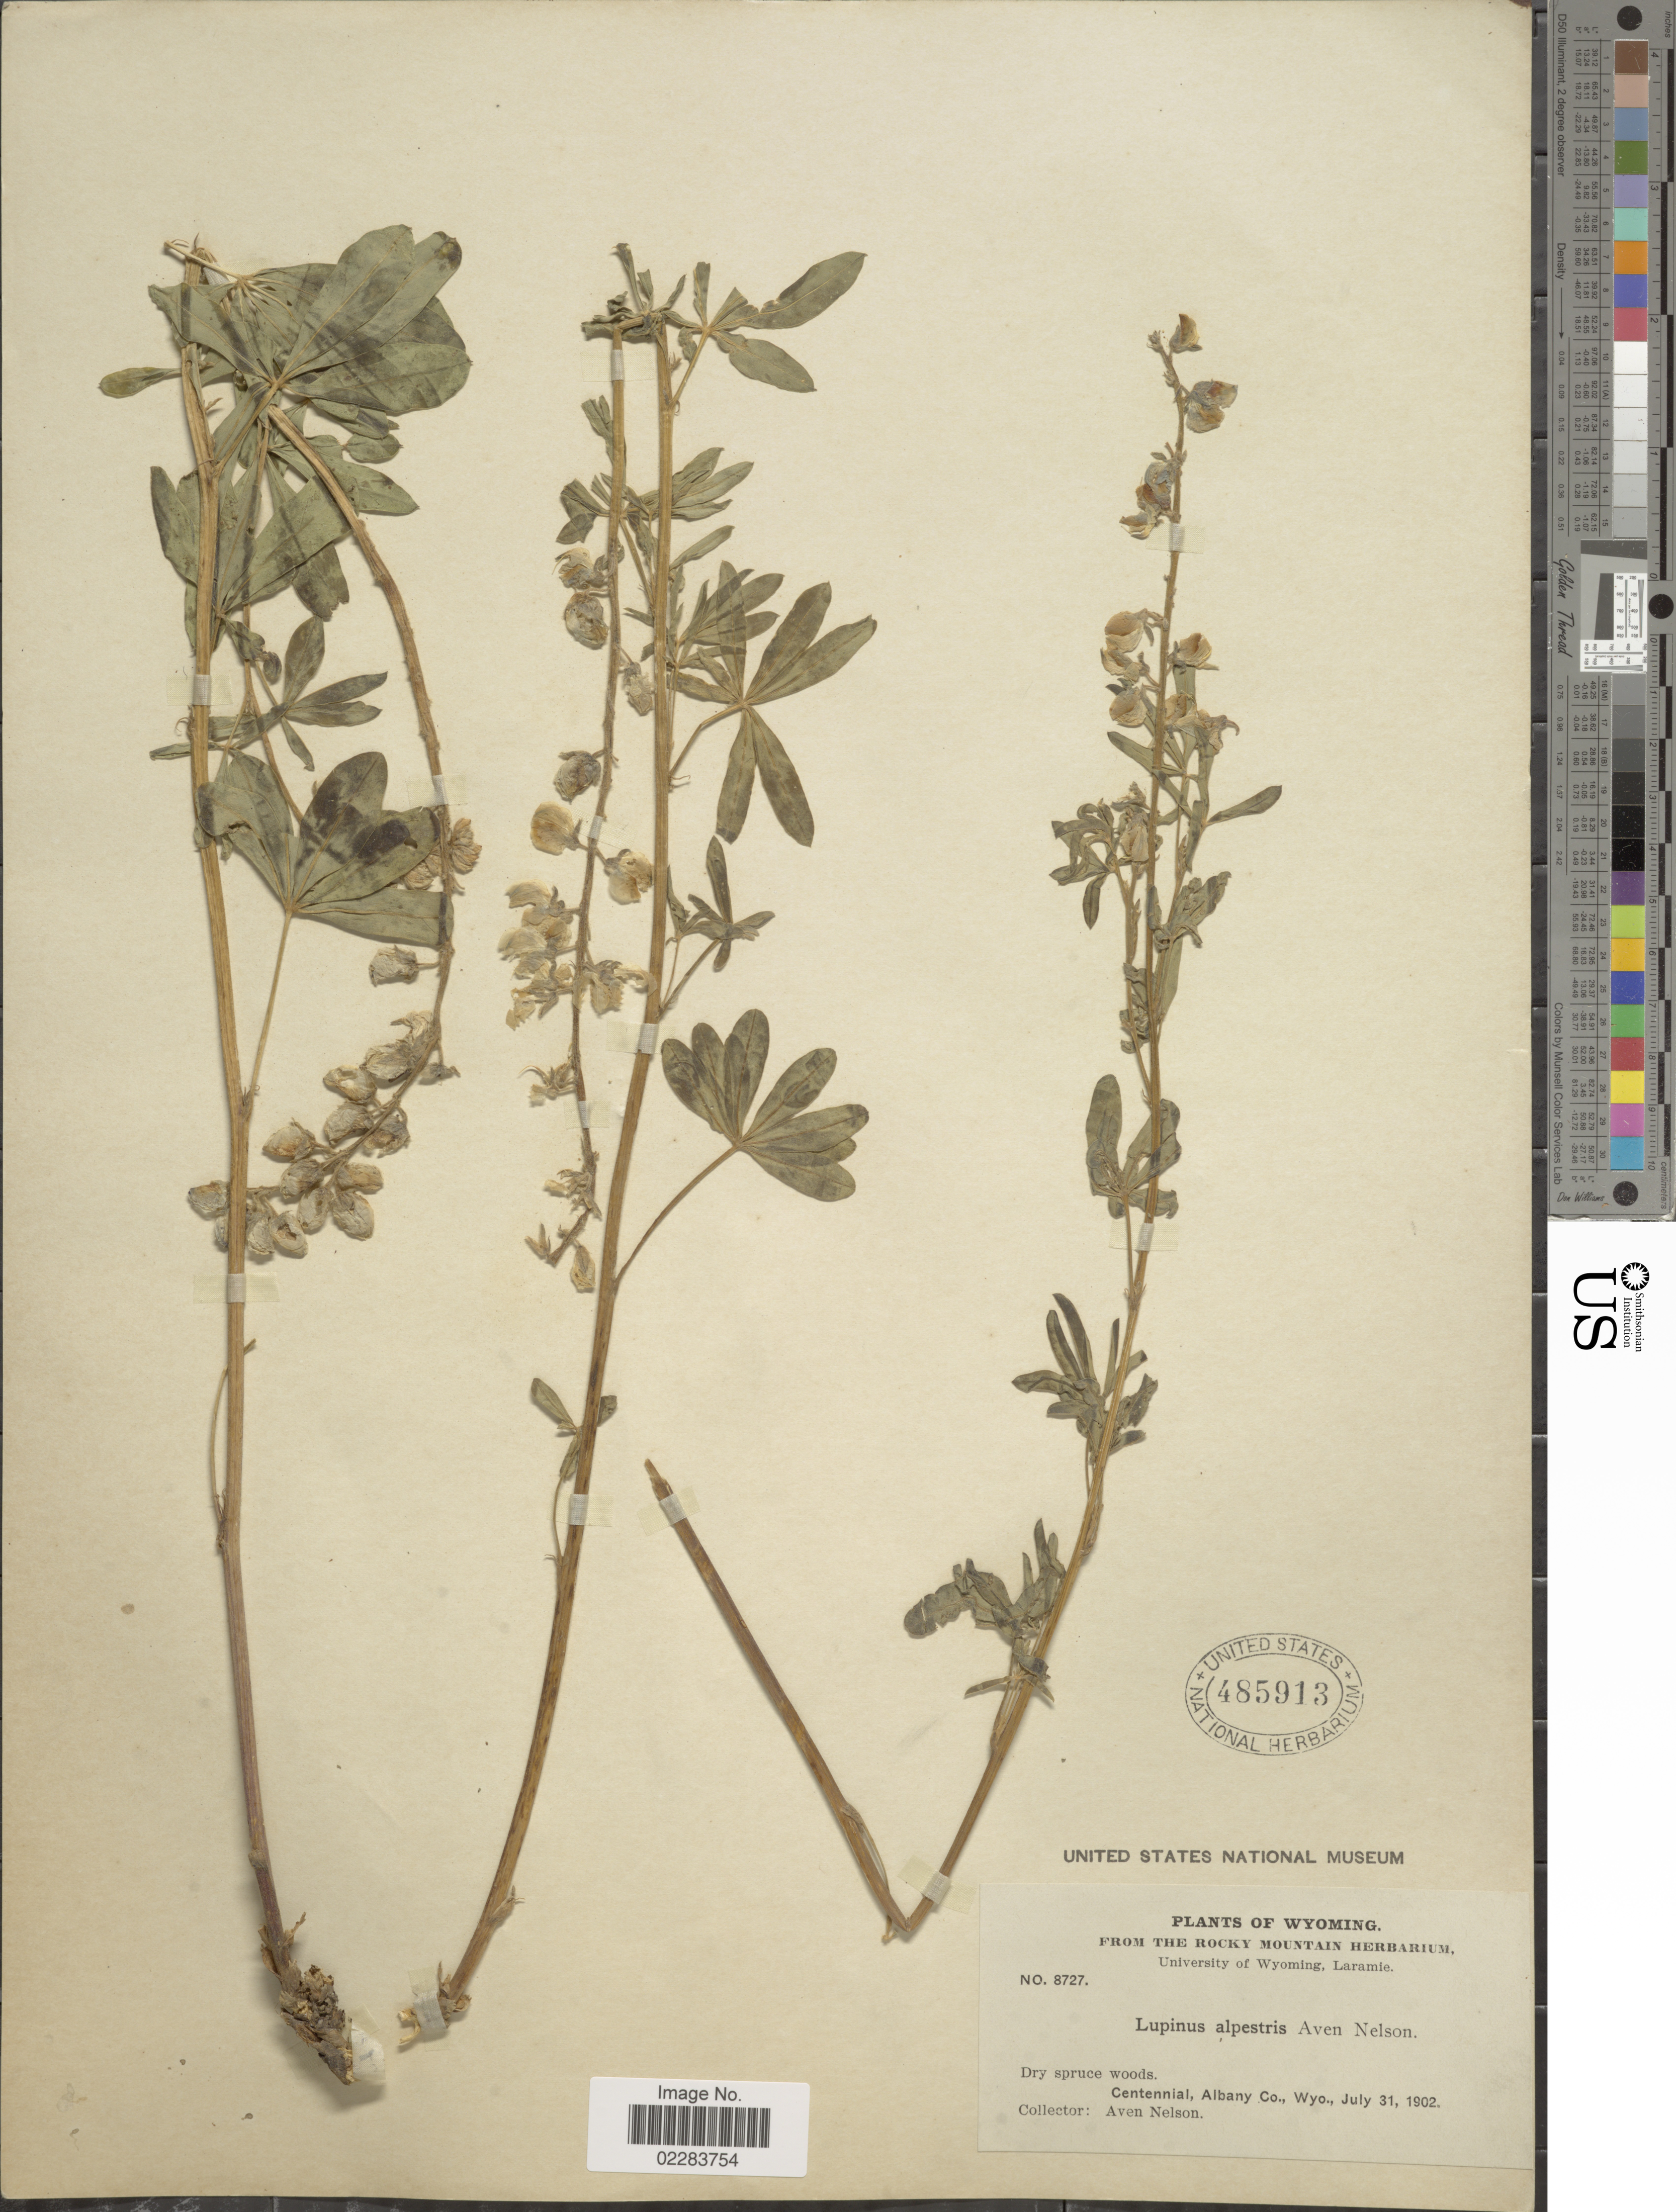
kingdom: Plantae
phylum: Tracheophyta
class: Magnoliopsida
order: Fabales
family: Fabaceae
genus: Lupinus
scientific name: Lupinus alpestris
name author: A. Nelson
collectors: A. Nelson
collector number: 8727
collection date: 1902-07-31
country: United States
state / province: Wyoming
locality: Dry spruce woods. Centennial, Albany Co., Wyo.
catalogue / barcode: US 485913